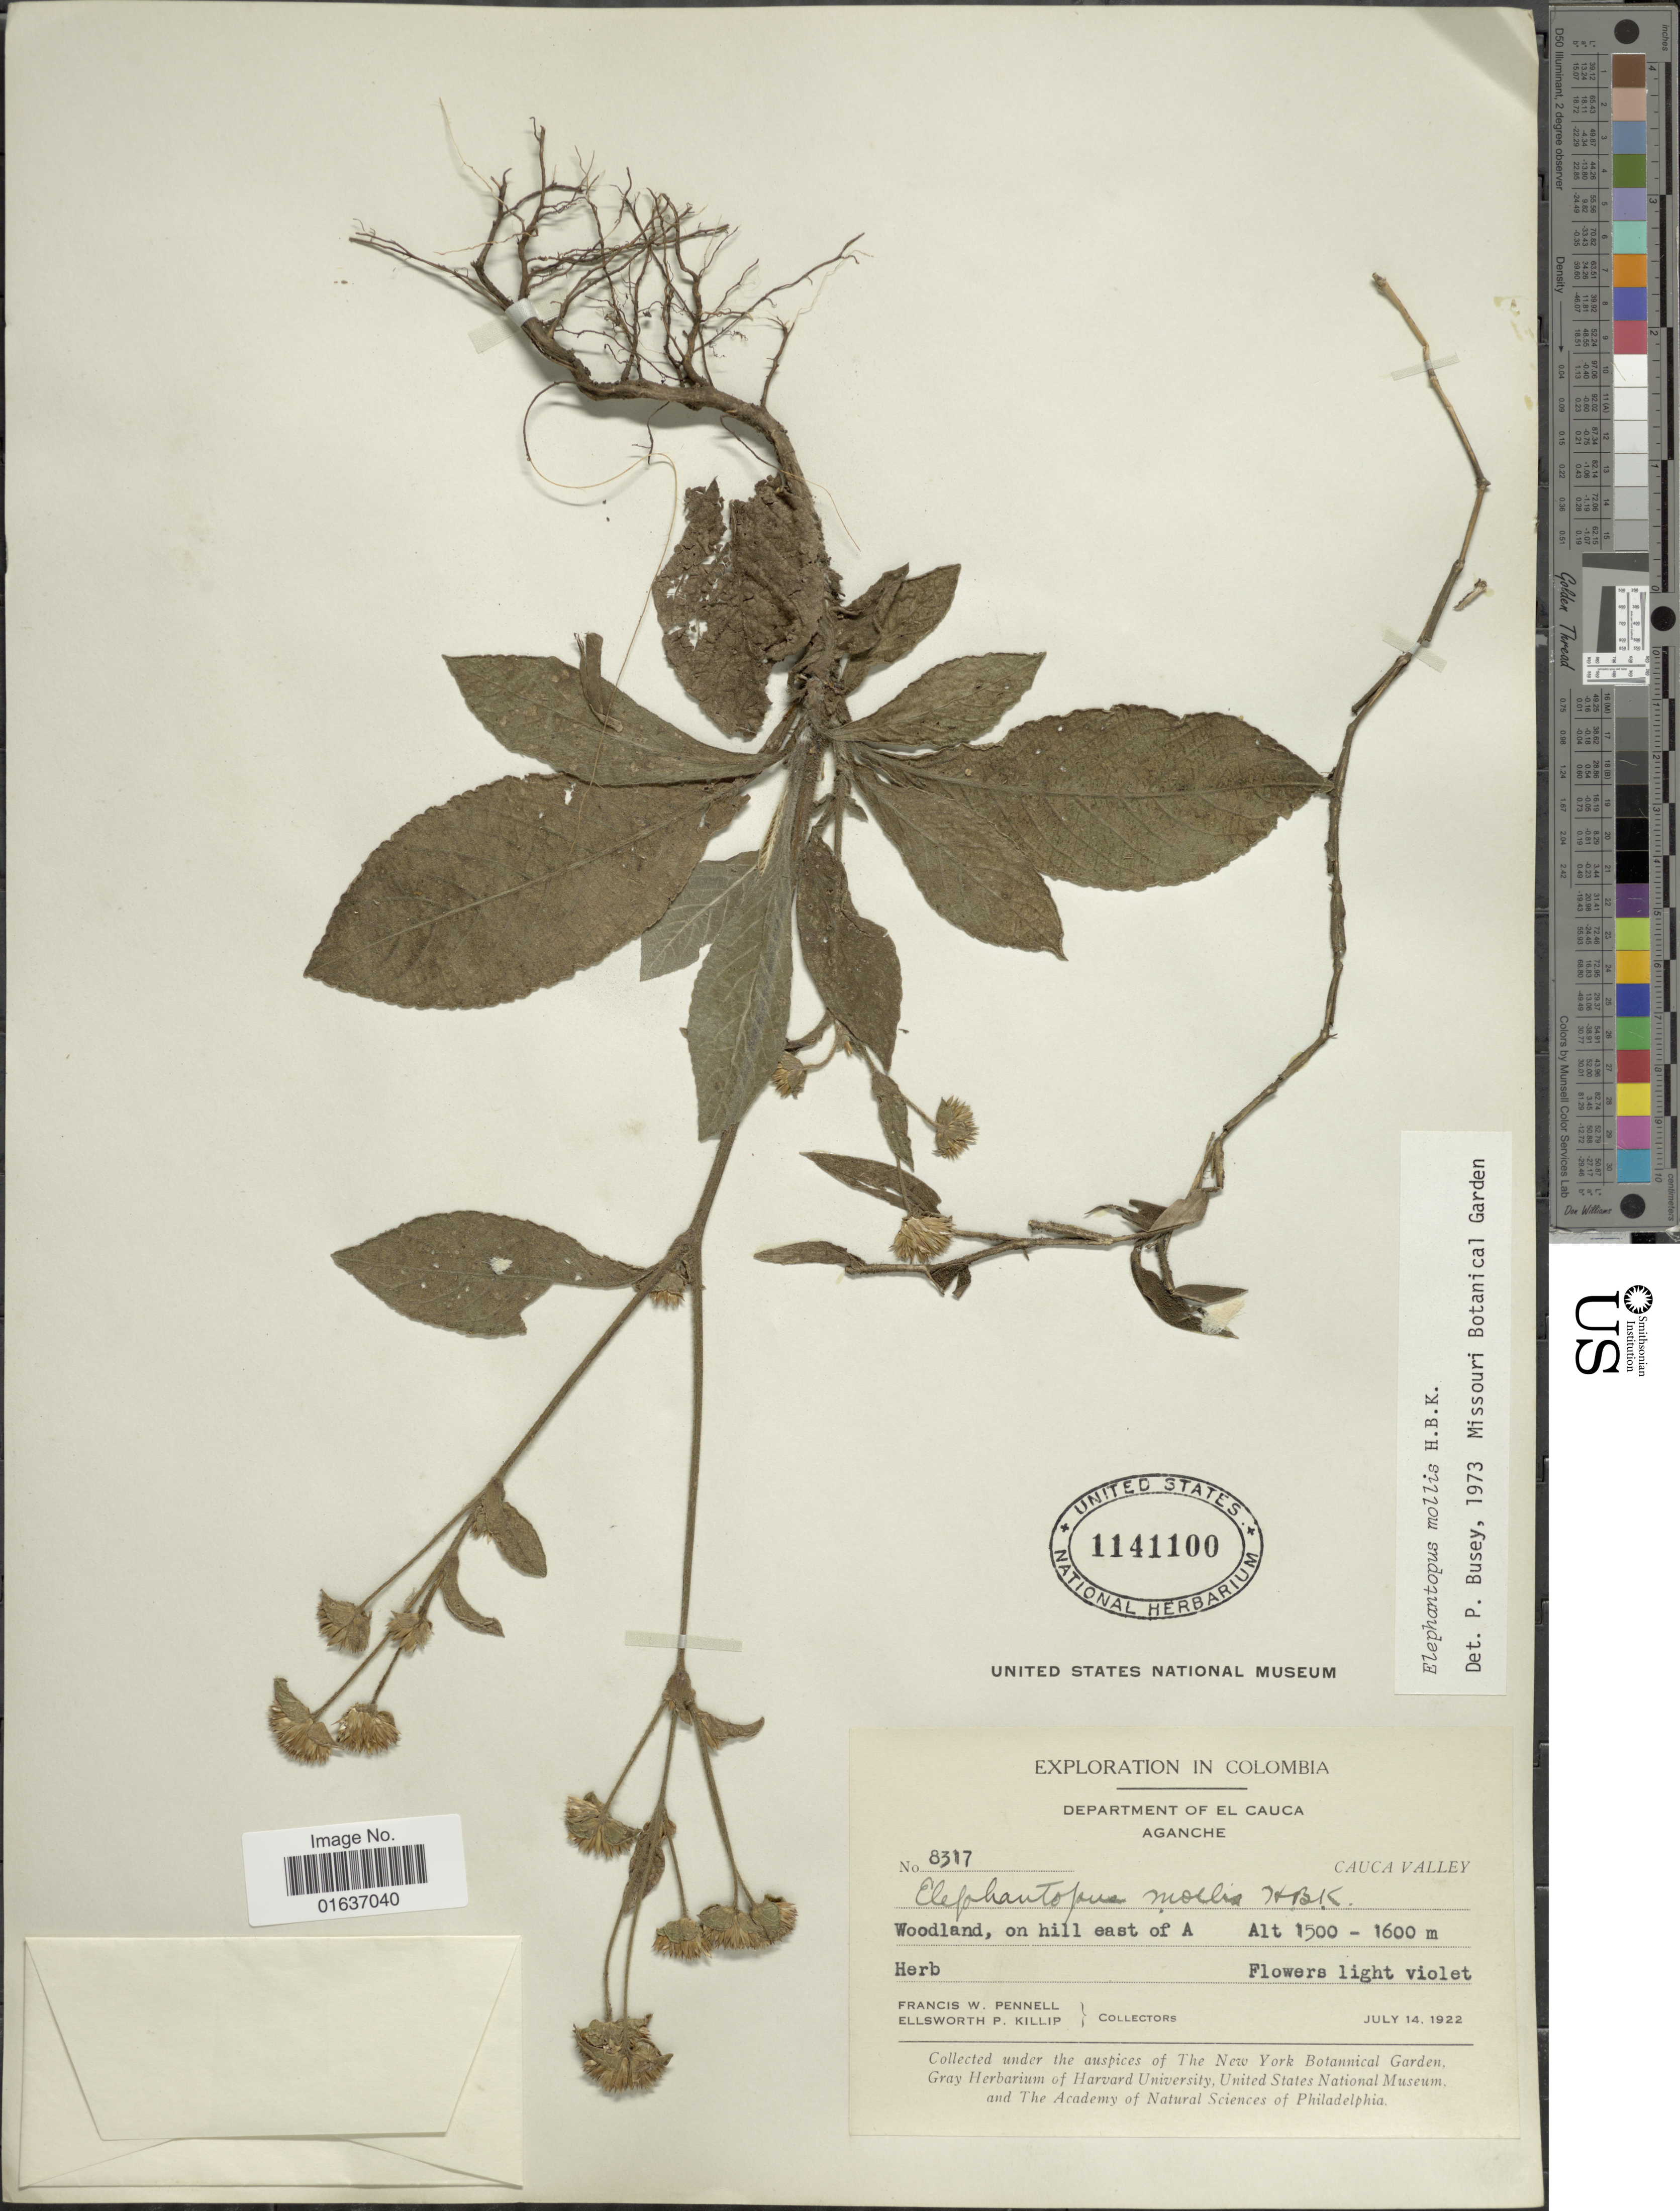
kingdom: Plantae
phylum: Tracheophyta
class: Magnoliopsida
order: Asterales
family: Asteraceae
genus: Elephantopus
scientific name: Elephantopus mollis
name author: Kunth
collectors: F. W. Pennell & E. P. Killip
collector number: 8317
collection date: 1922-07-14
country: Colombia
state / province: Cauca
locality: Department of El Cauca, Aganche, Cauca Valley, Woodland, on hill east of A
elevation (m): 1500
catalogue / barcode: US 1141100